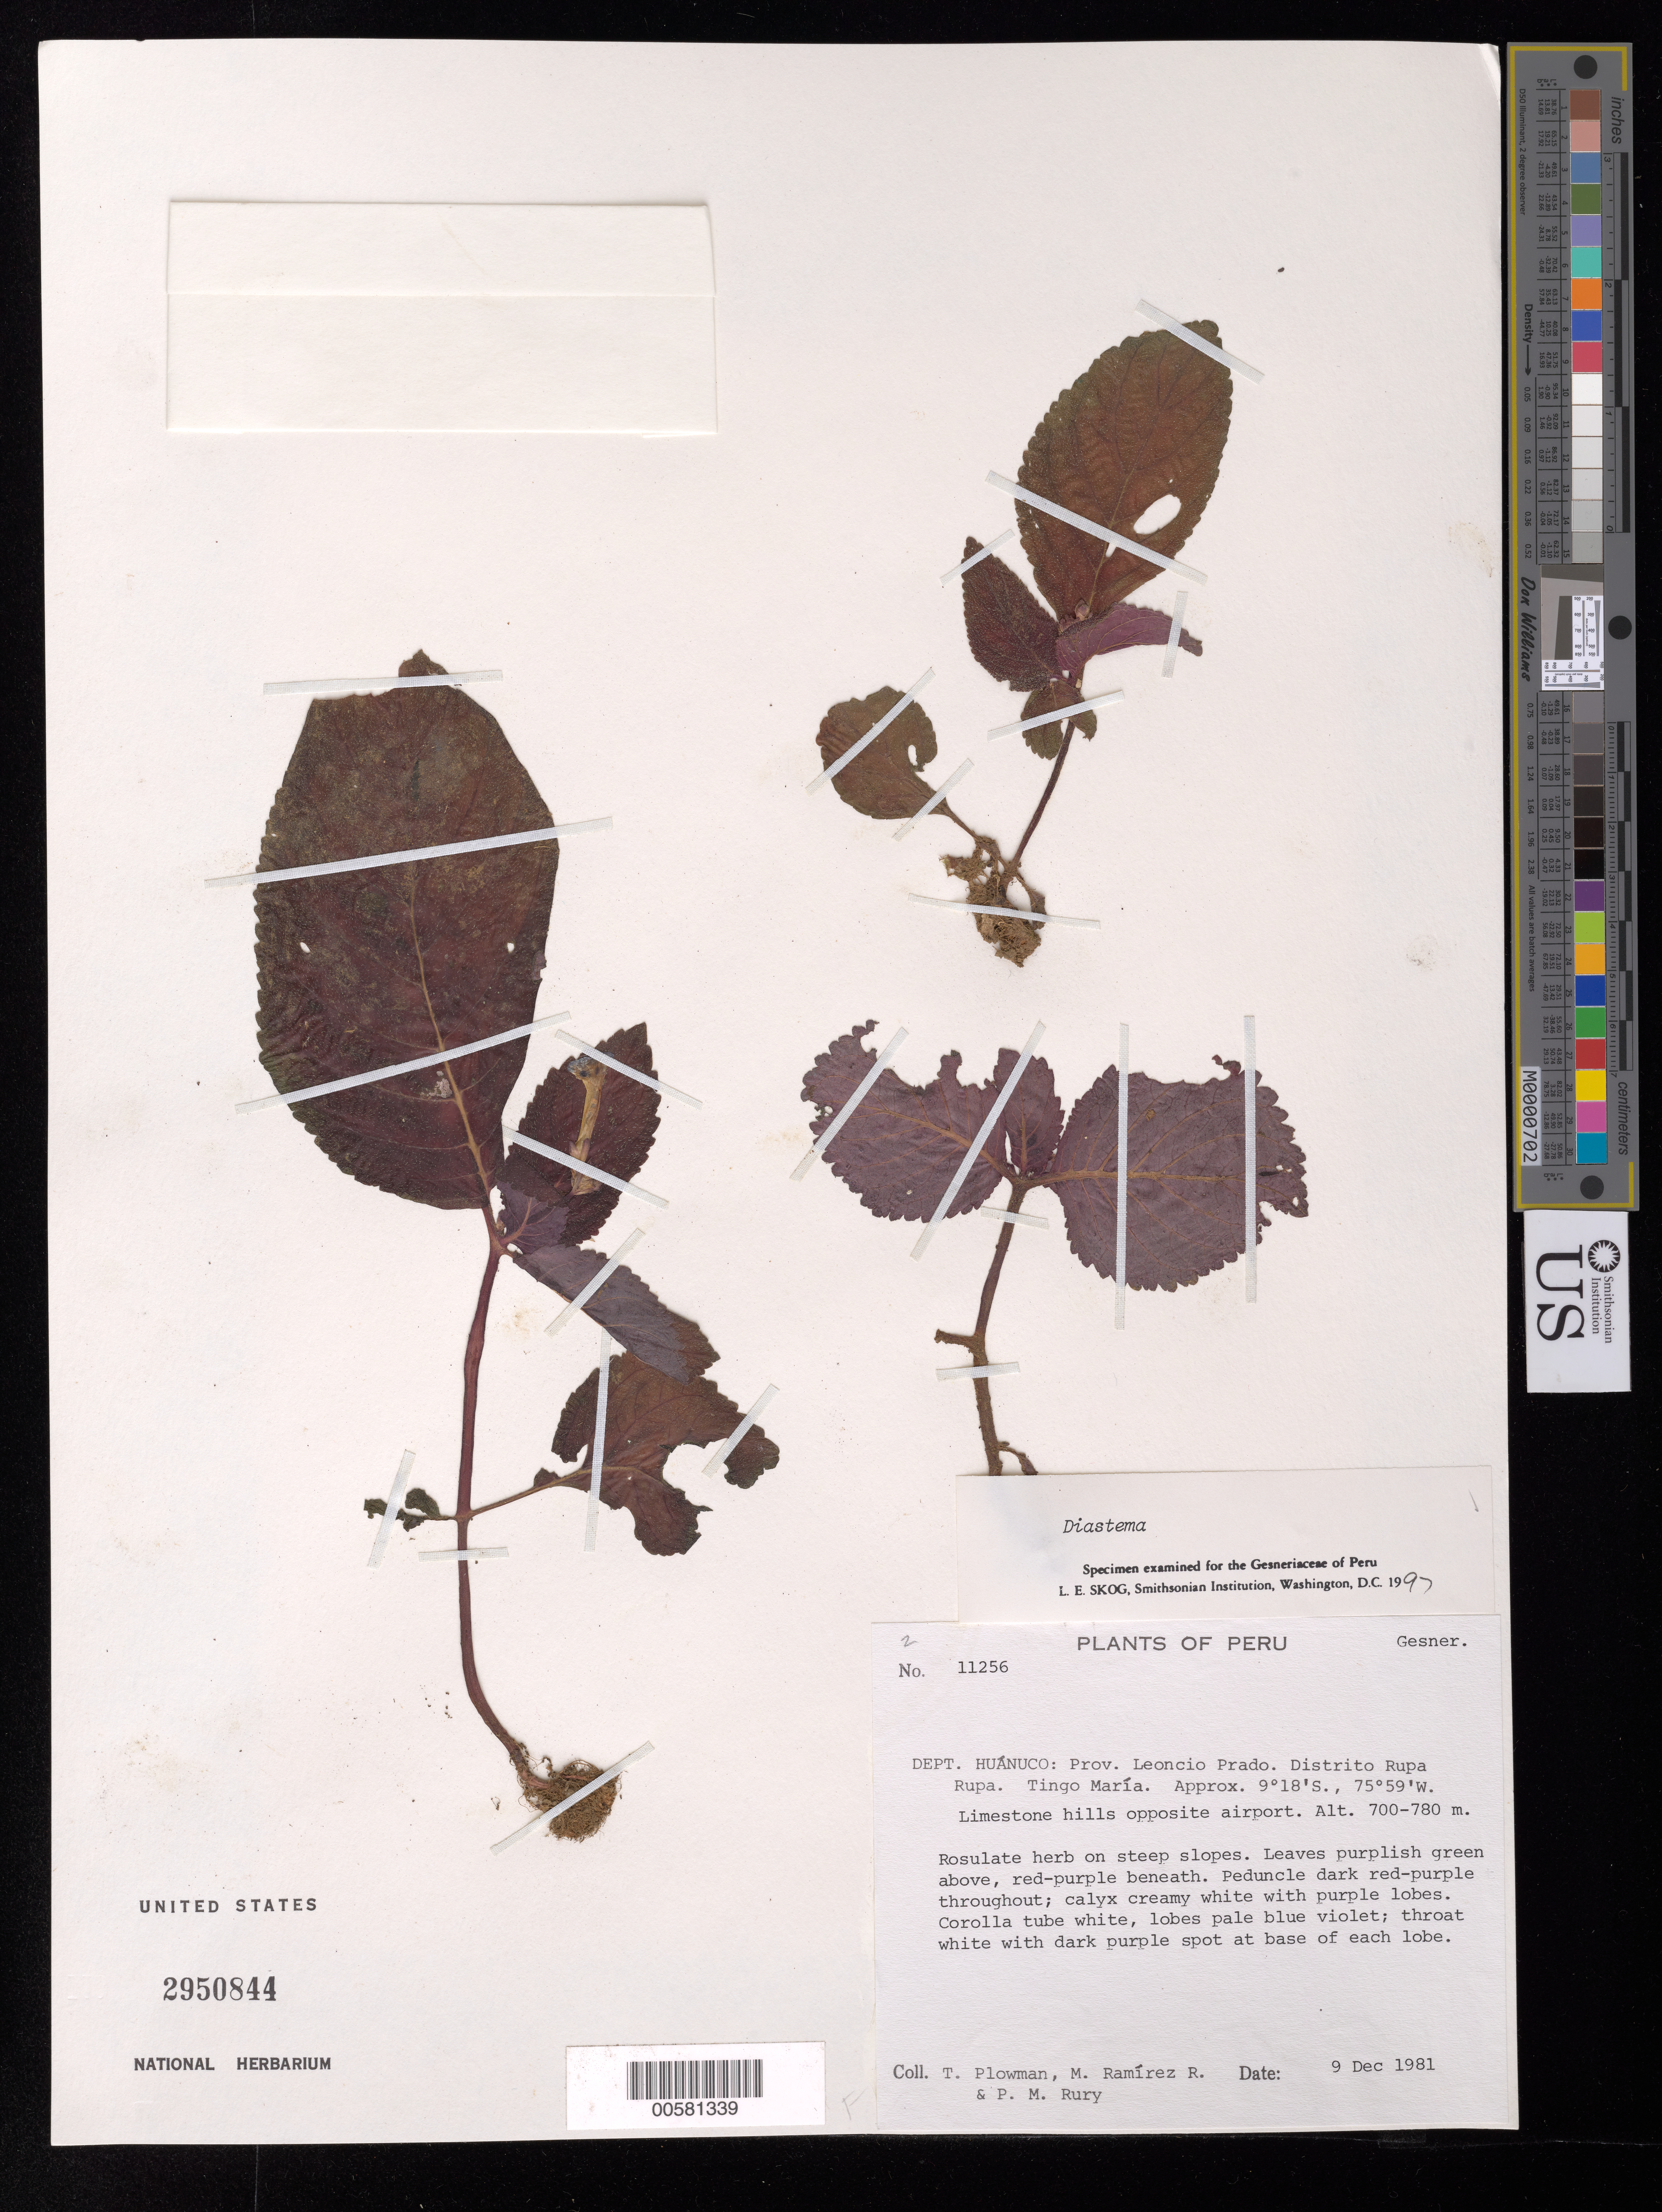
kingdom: Plantae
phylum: Tracheophyta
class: Magnoliopsida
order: Lamiales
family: Gesneriaceae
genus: Diastema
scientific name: Diastema sp.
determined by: Skog, Laurence E.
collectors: T. Plowman, M. Ramirez R. & P. M. Rury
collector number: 11256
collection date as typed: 09 Dec 1981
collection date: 1981-12-09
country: Peru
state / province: Huánuco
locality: Prov. Leoncio Prado, Dtto. Rupa Rupa; Tingo María, opposite airport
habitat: Limestone hills; on steep slopes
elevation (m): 700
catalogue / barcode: US 2950844